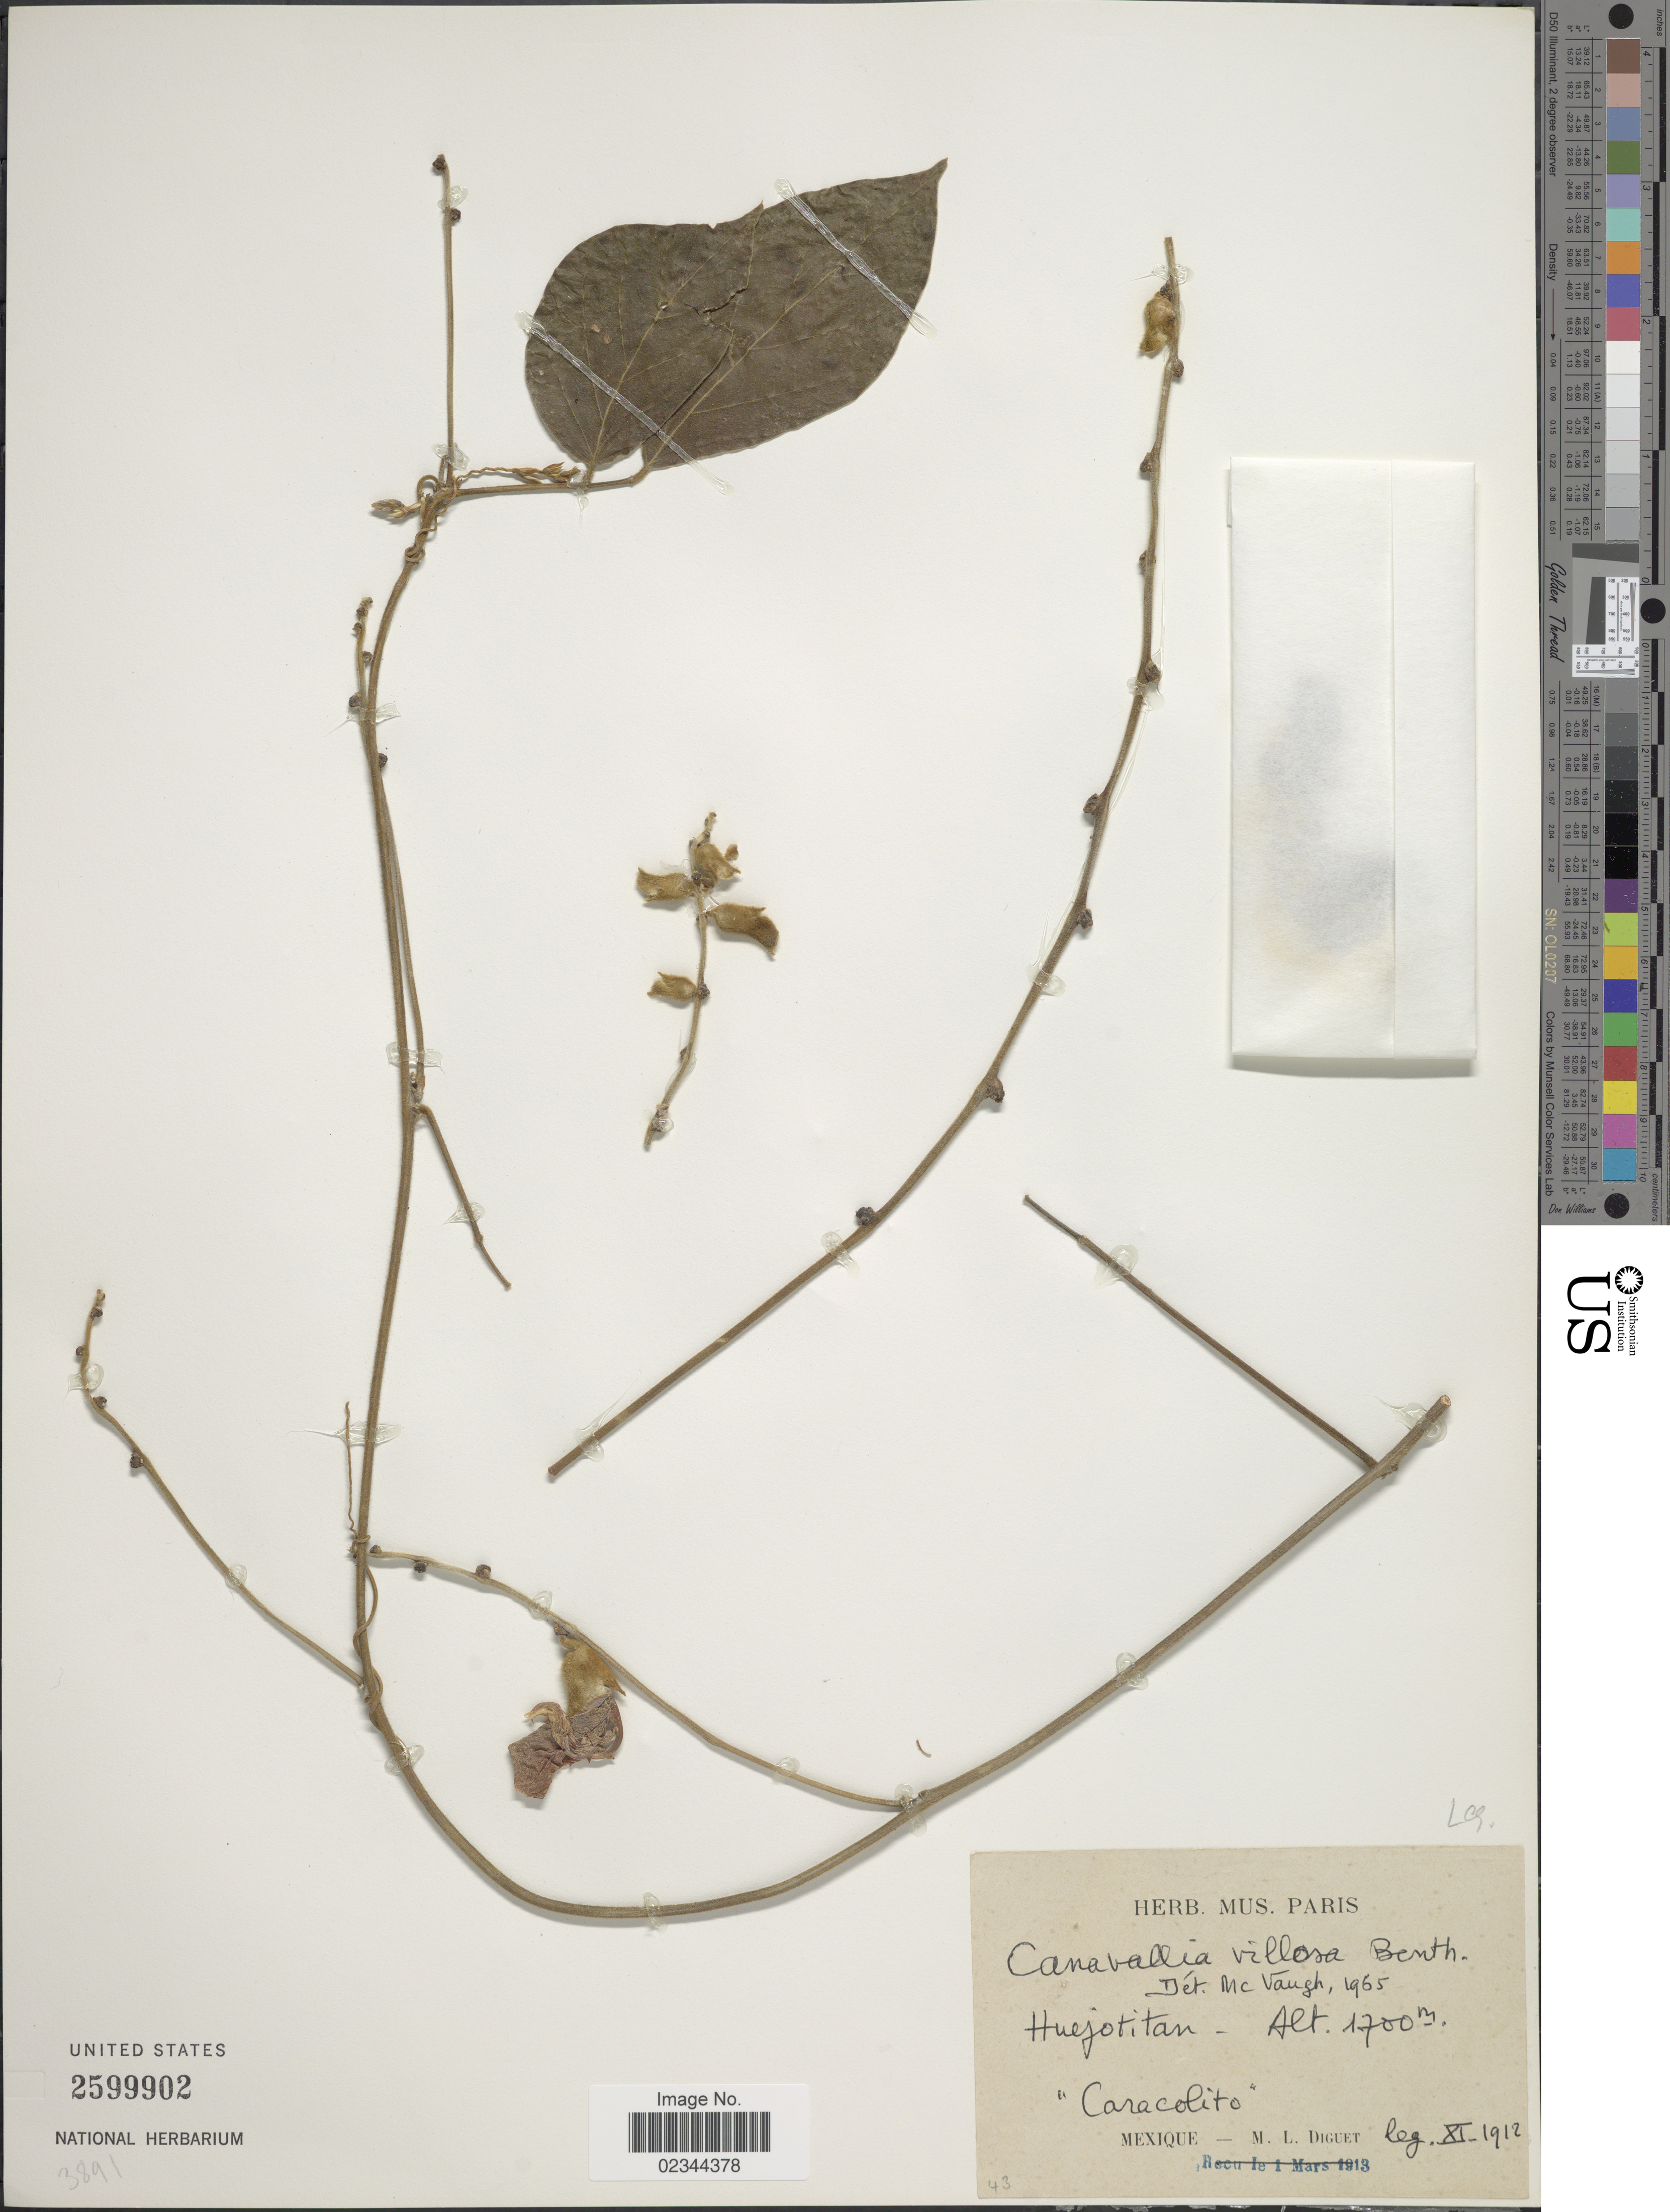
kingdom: Plantae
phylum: Tracheophyta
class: Magnoliopsida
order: Fabales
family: Fabaceae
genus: Canavalia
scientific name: Canavalia villosa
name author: Benth.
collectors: M. L. Diguet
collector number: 43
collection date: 1912-11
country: Mexico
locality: Huejotitan, "Caracolito", Mexique.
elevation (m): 1700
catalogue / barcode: US 2599902